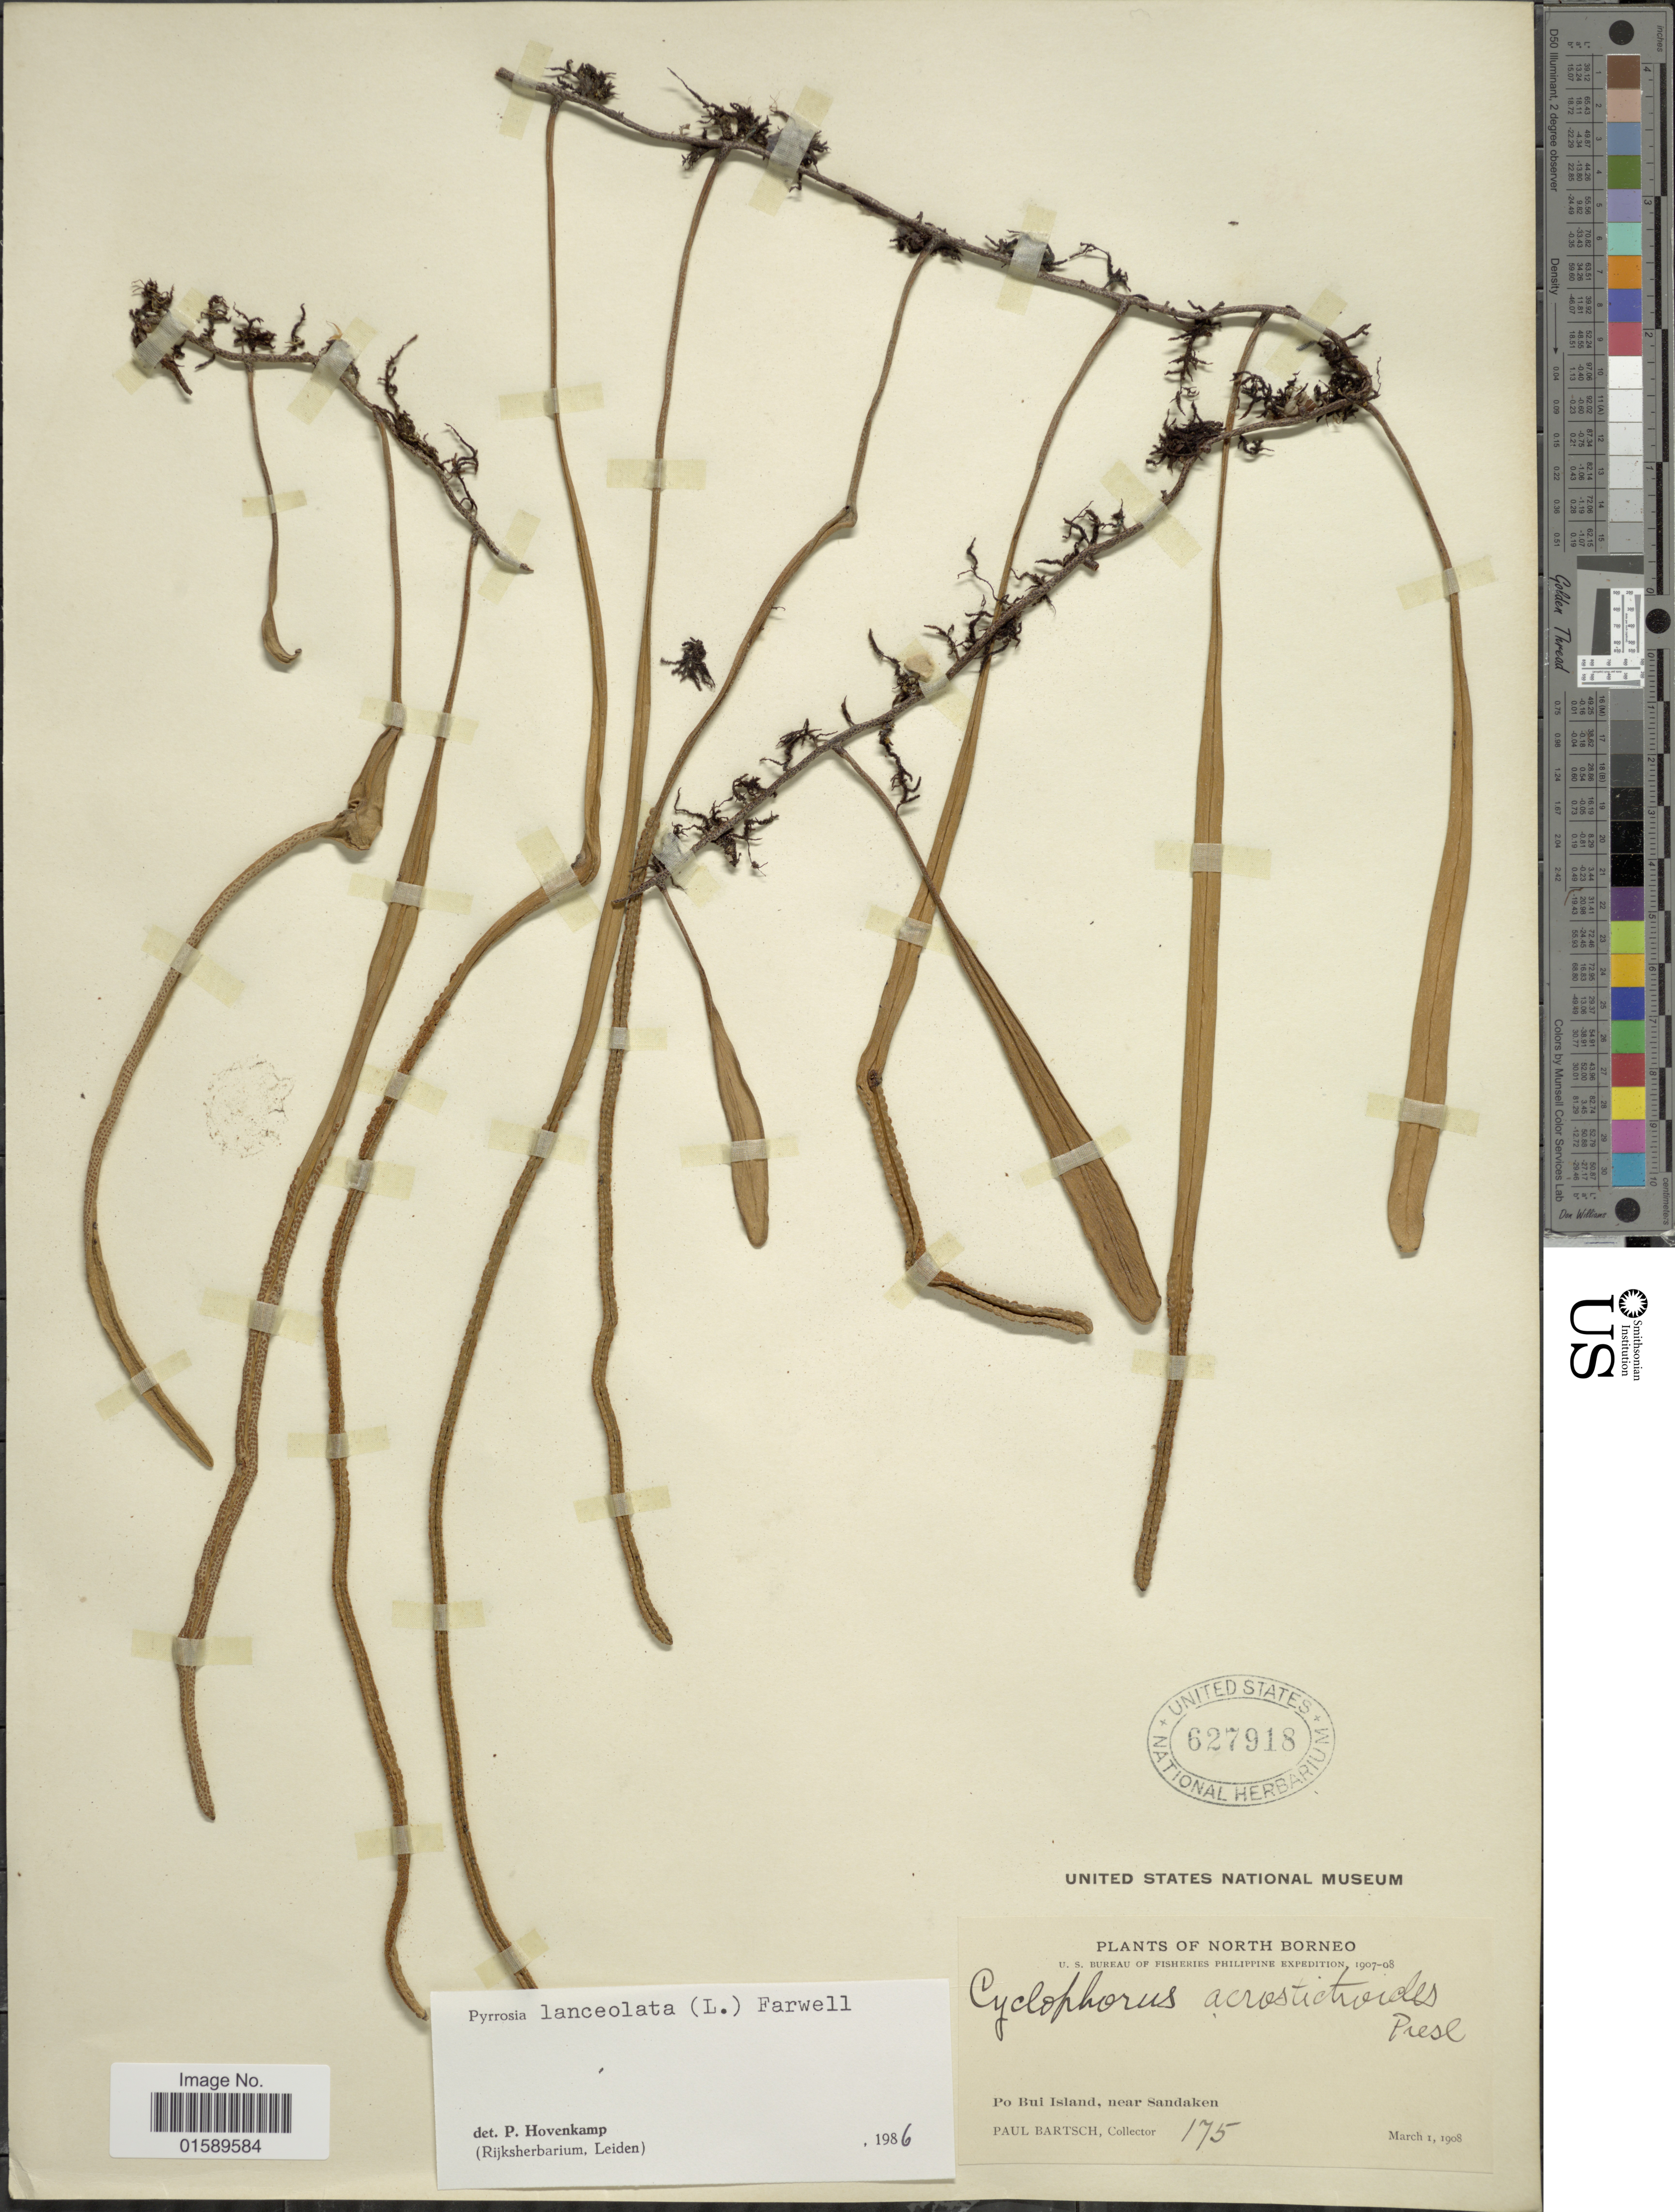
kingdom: Plantae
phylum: Tracheophyta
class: Polypodiopsida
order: Polypodiales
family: Polypodiaceae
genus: Pyrrosia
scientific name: Pyrrosia lanceolata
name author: (L.) Farw.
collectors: P. Bartsch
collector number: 175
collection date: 1908-03-01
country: Malaysia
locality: North Borneo, Po Bui Island, near Sandaken.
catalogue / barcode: US 627918